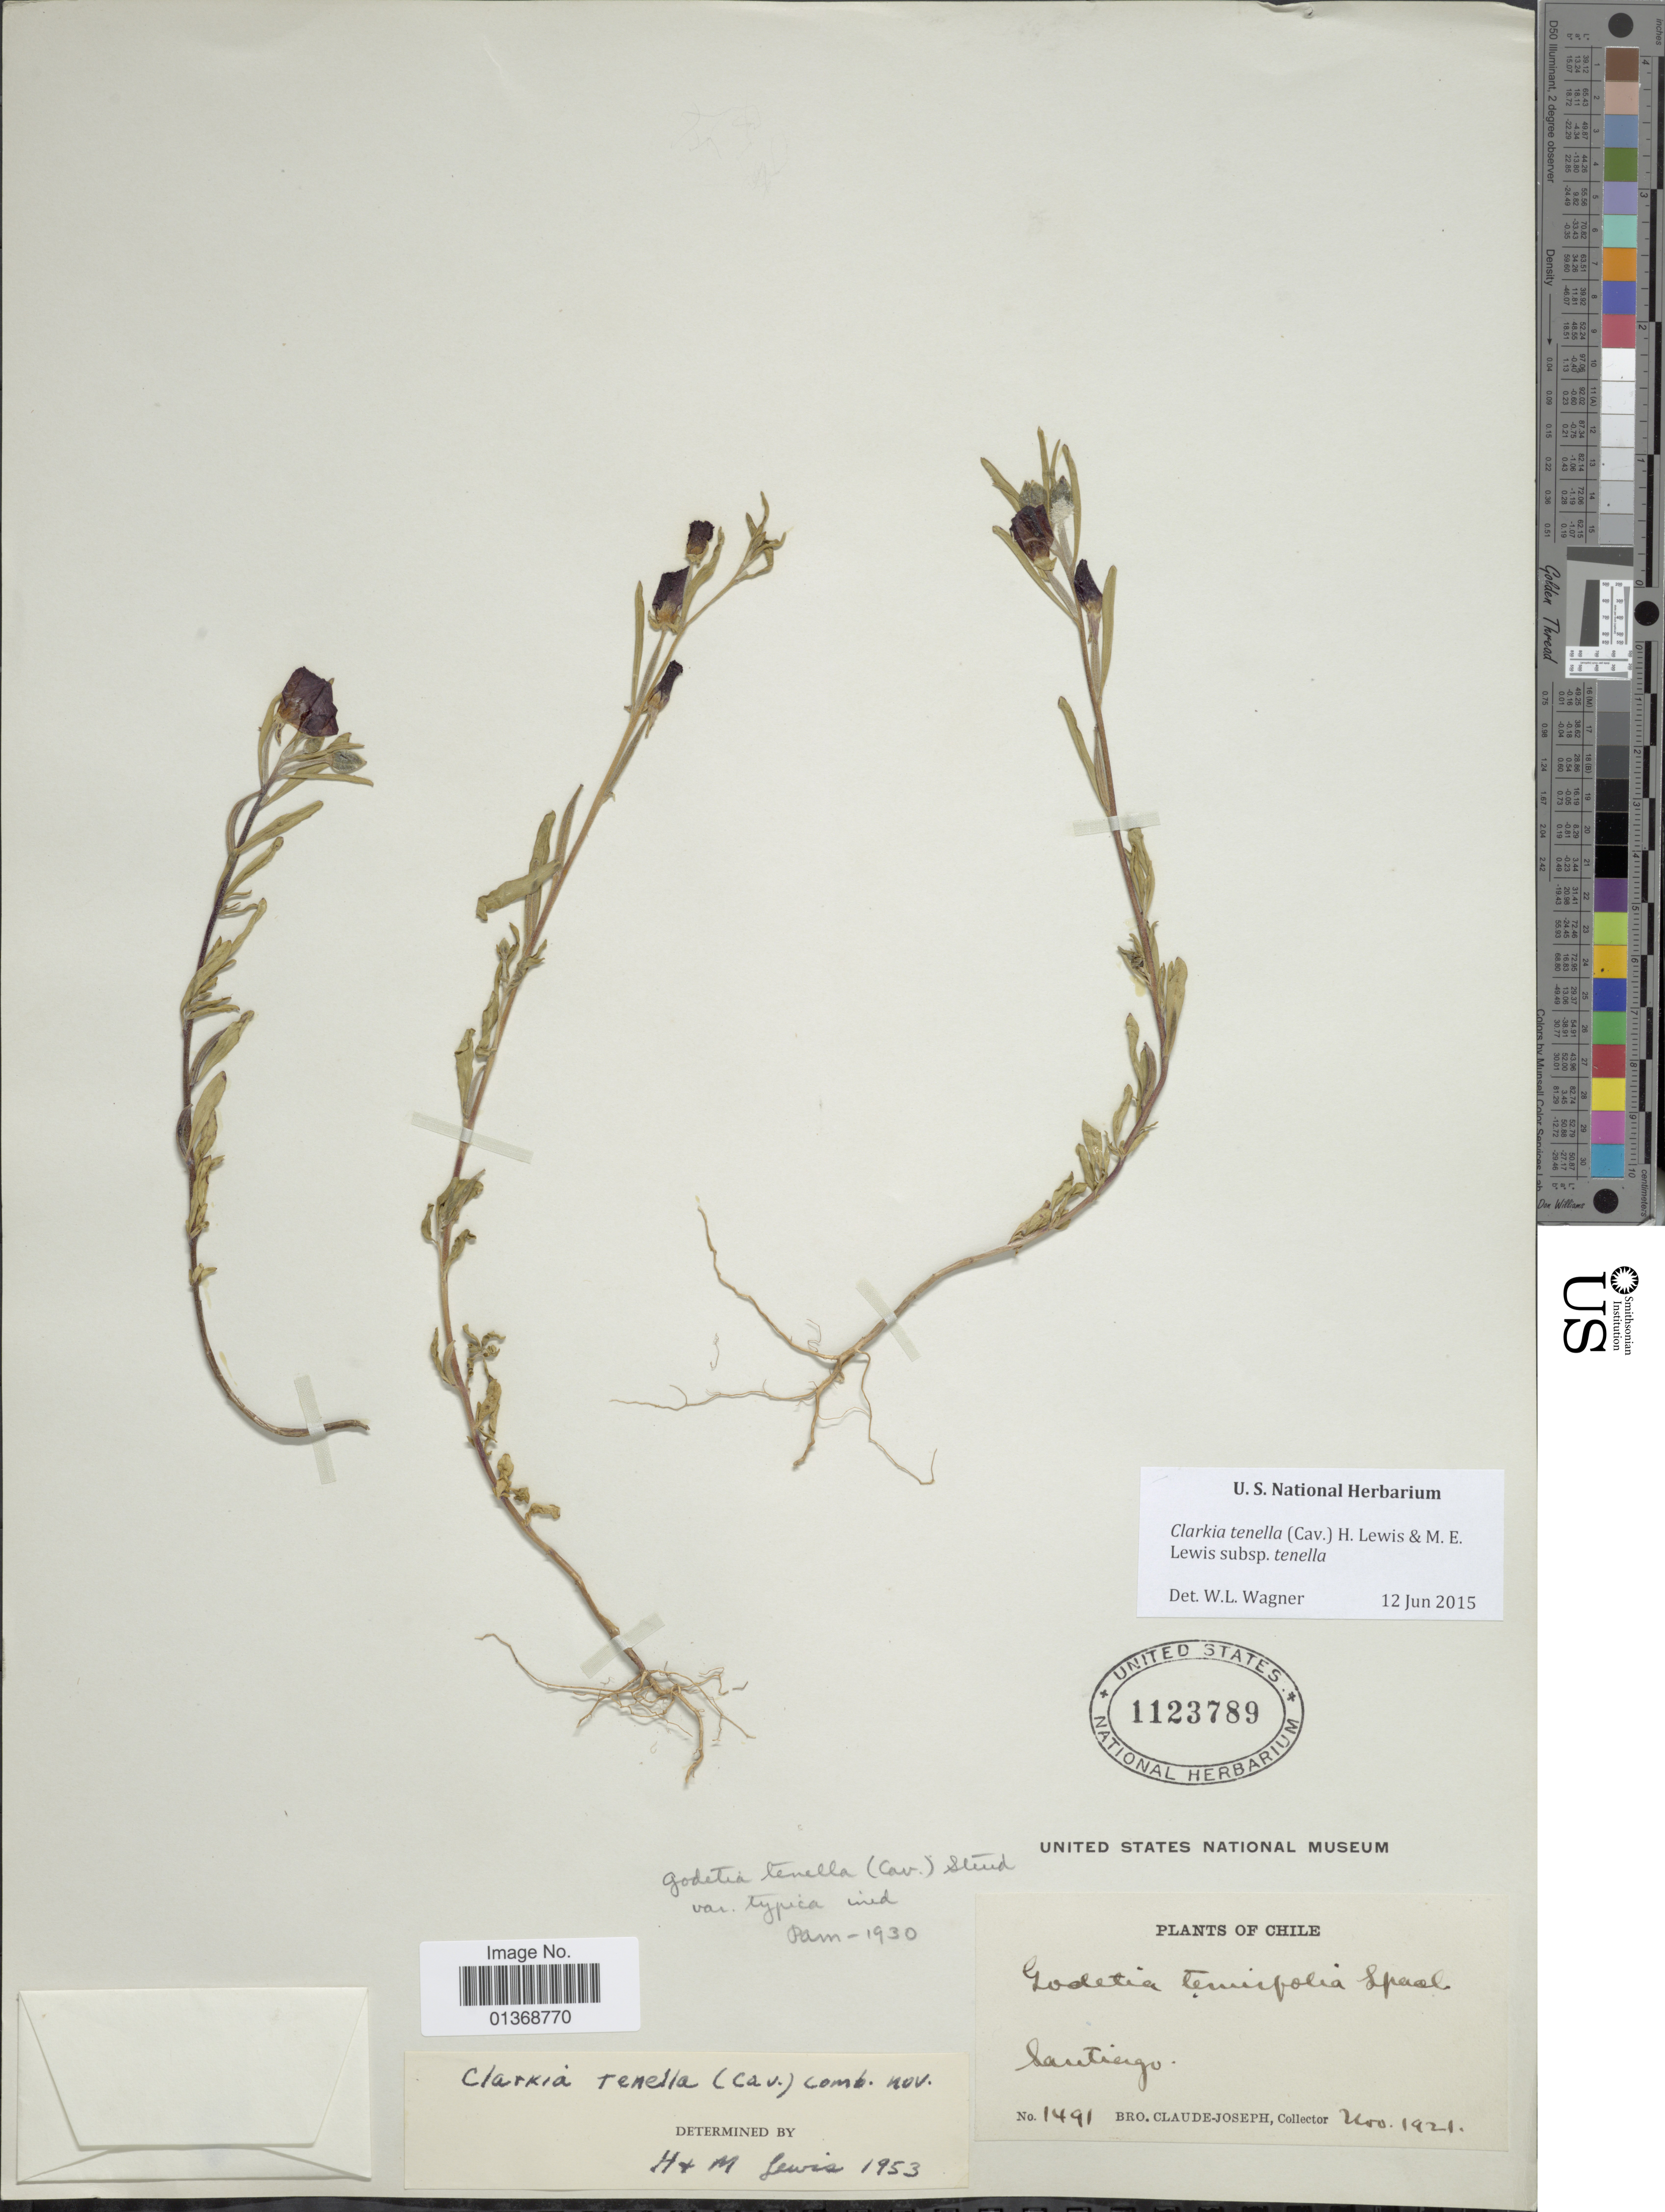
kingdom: Plantae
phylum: Tracheophyta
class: Magnoliopsida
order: Myrtales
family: Onagraceae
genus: Clarkia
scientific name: Clarkia tenella subsp. tenella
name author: (Cav.) F. H. Lewis & M.E. Lewis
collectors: Bro. Claude-Joseph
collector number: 1491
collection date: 1921-11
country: Chile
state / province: Región Metropolitana (RM)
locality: Santiago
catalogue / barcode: US 1123789